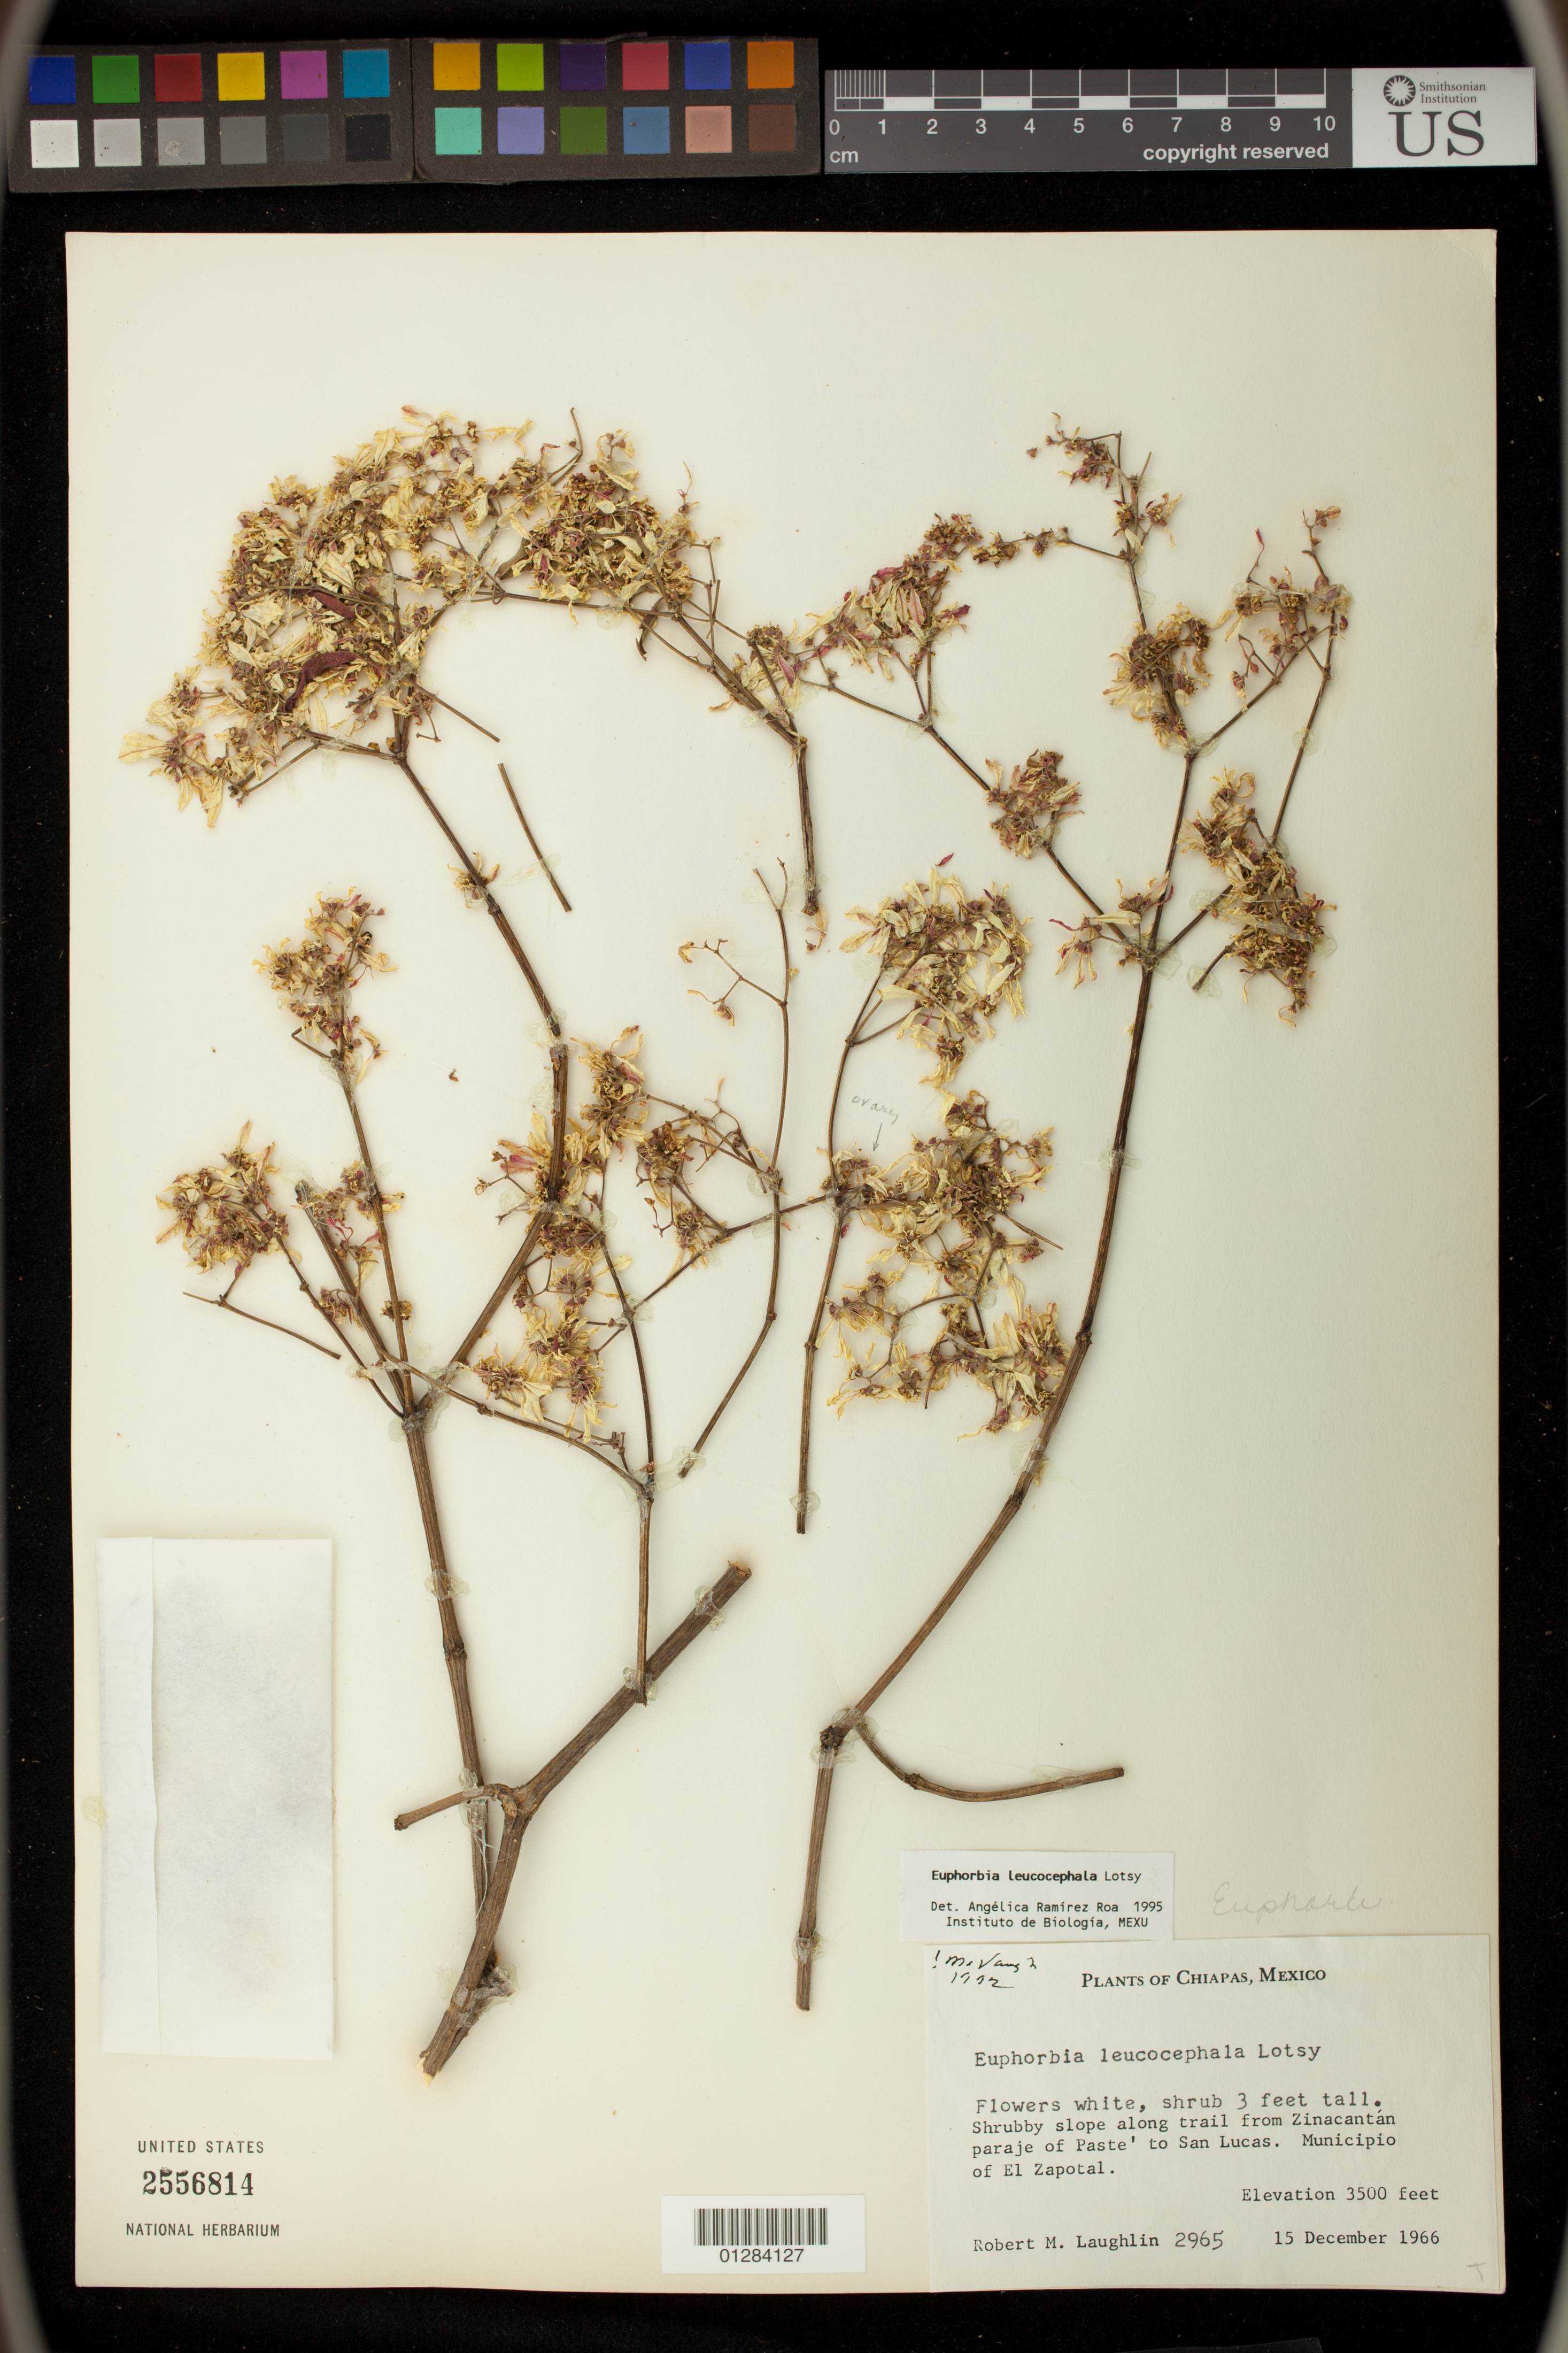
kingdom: Plantae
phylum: Tracheophyta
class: Magnoliopsida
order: Malpighiales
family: Euphorbiaceae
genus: Euphorbia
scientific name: Euphorbia leucocephala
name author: Lotsy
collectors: R. M. Laughlin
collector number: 2965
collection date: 1966-12-15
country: Mexico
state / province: Chiapas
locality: Along trail from Zinacantan paraje of Paste' to San Lucas. Municipio of El Zapotal.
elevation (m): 1067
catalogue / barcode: US 2556814